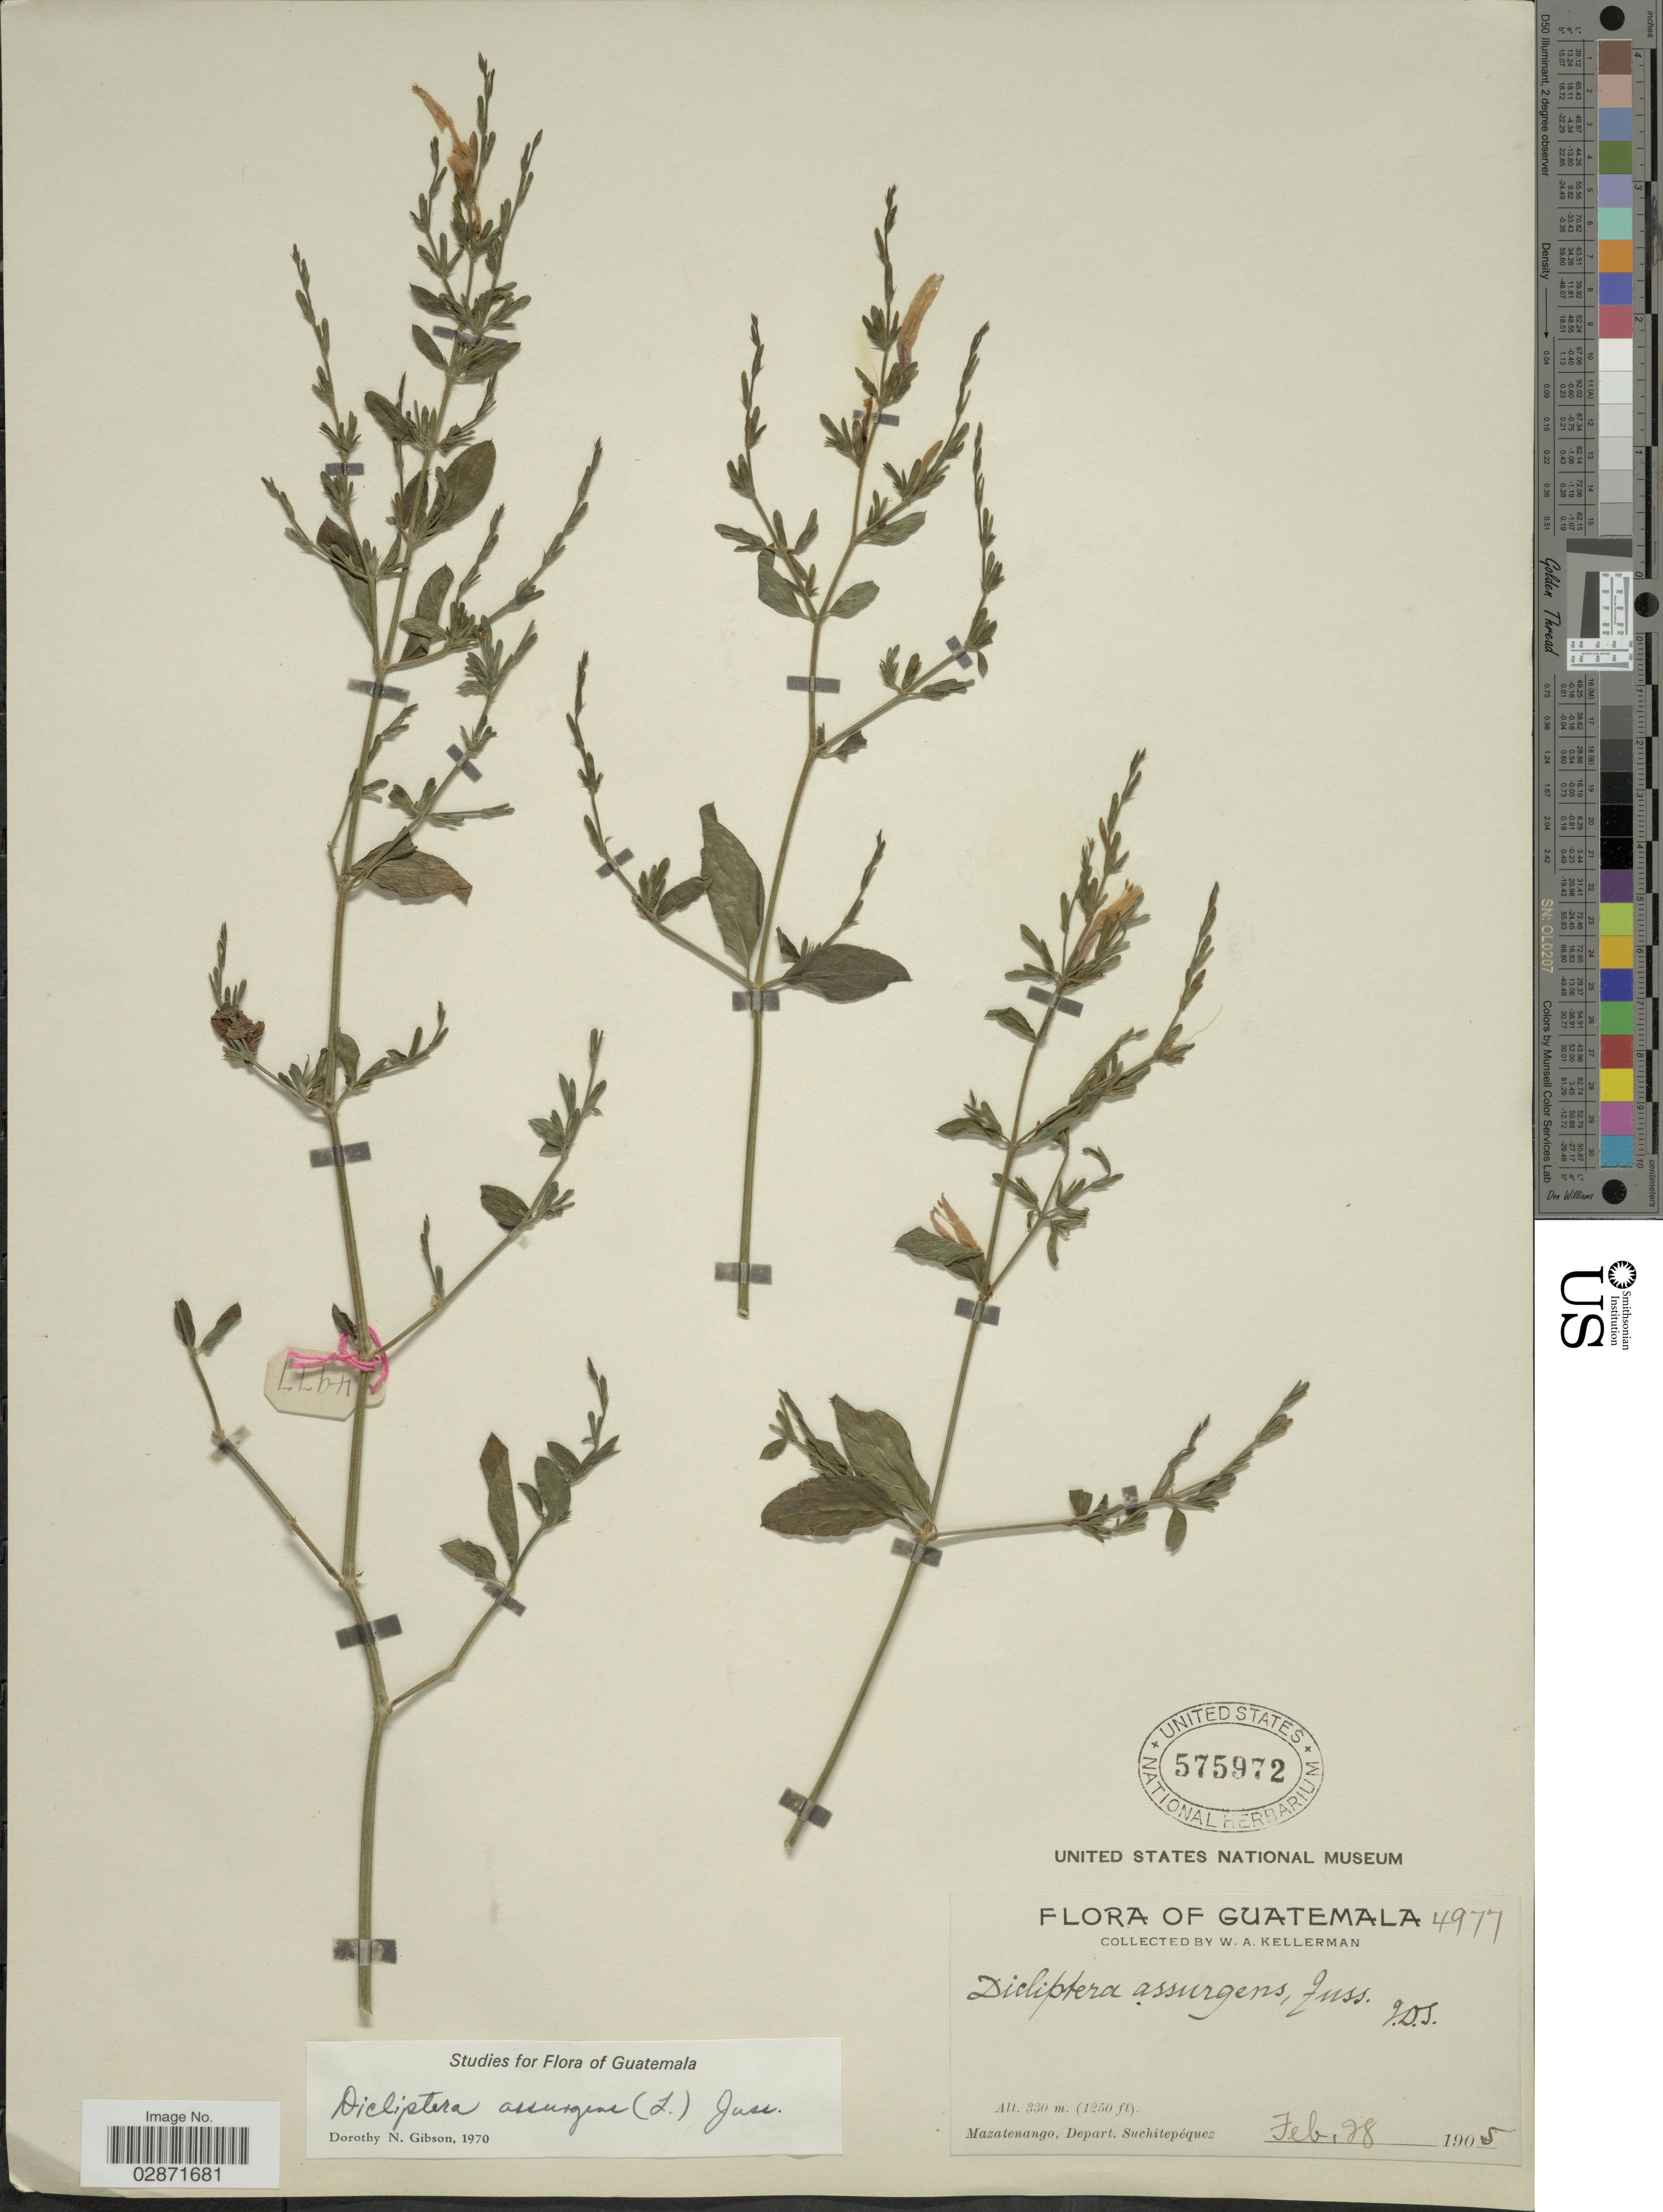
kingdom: Plantae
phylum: Tracheophyta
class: Magnoliopsida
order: Lamiales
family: Acanthaceae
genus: Dicliptera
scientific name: Dicliptera sexangularis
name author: (L.) Juss.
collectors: W. Kellerman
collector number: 4977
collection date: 1905-02-28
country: Guatemala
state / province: Suchitepéquez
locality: Mazatenango, Depart. Suchitepéquez.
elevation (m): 330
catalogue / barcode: US 575972